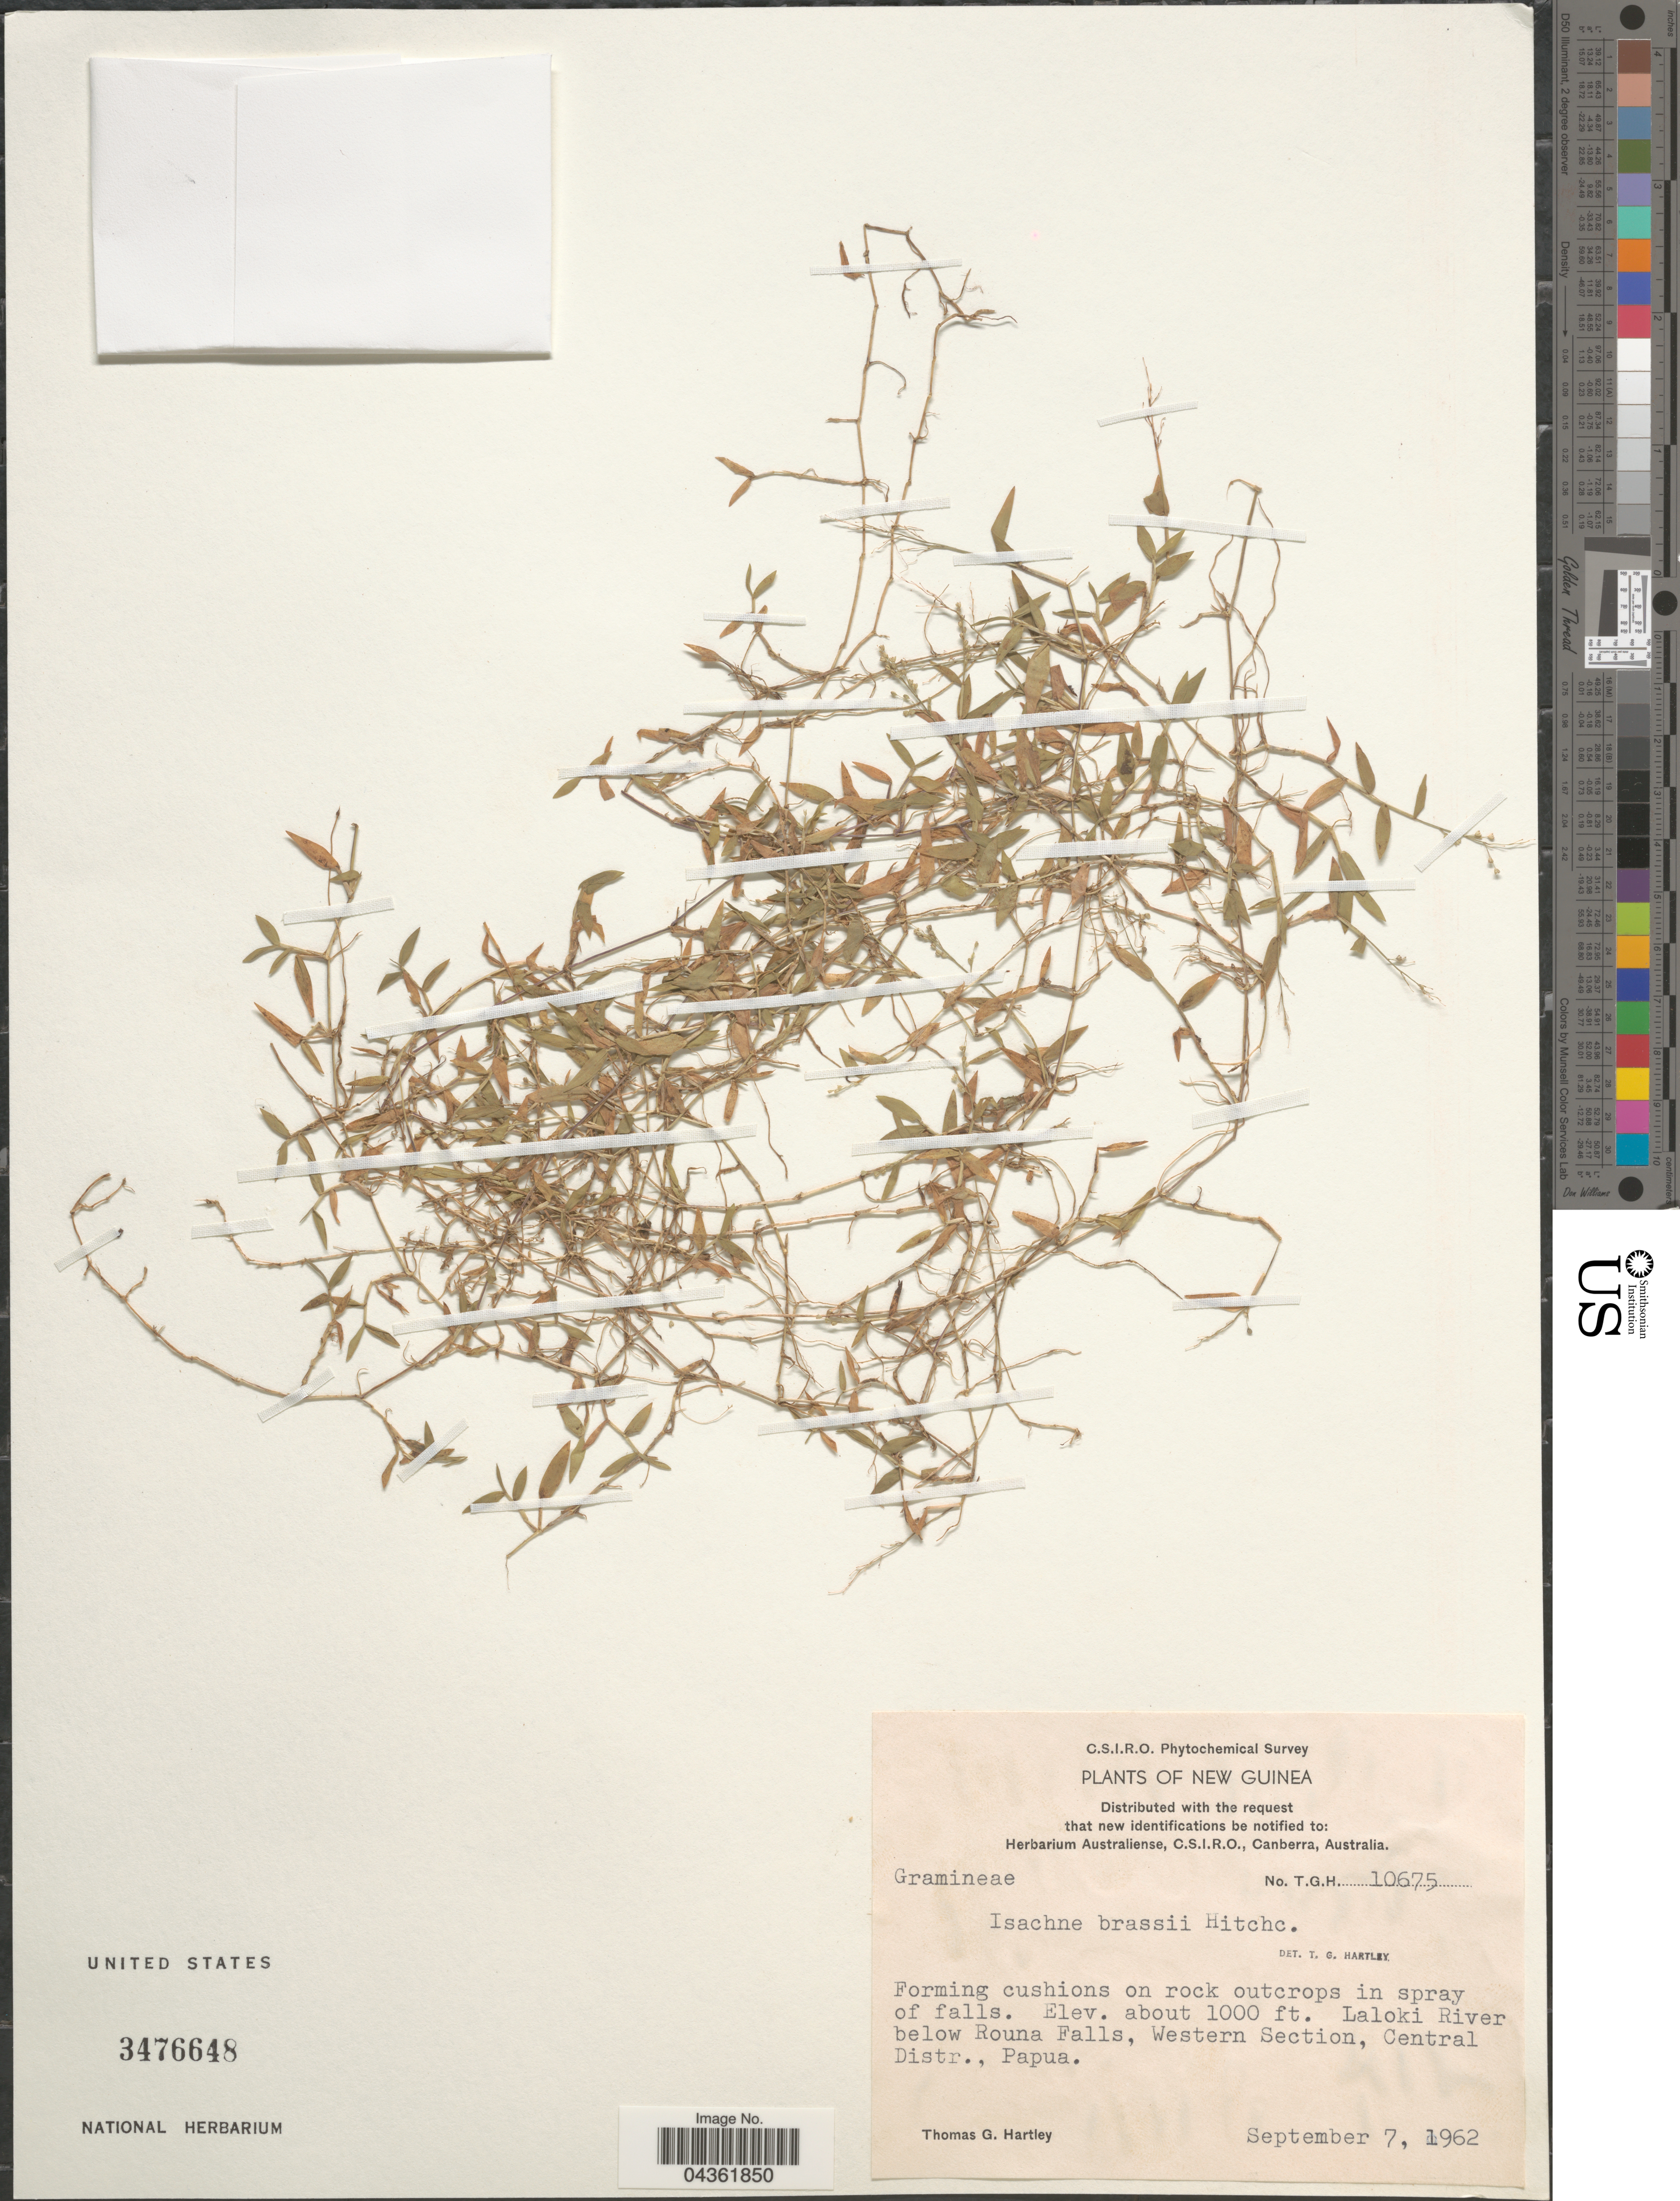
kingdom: Plantae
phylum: Tracheophyta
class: Liliopsida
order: Poales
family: Poaceae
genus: Isachne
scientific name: Isachne brassii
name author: Hitchc.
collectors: T. G. Hartley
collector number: T.G.H.10675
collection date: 1962-09-07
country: Papua New Guinea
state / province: Central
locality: C.S.I.R.O. Phytochemical Survey. New Guinea. Laloki River below Rouna Falls, Western Section, Central Distr., Papua.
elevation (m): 305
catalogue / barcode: US 3476648